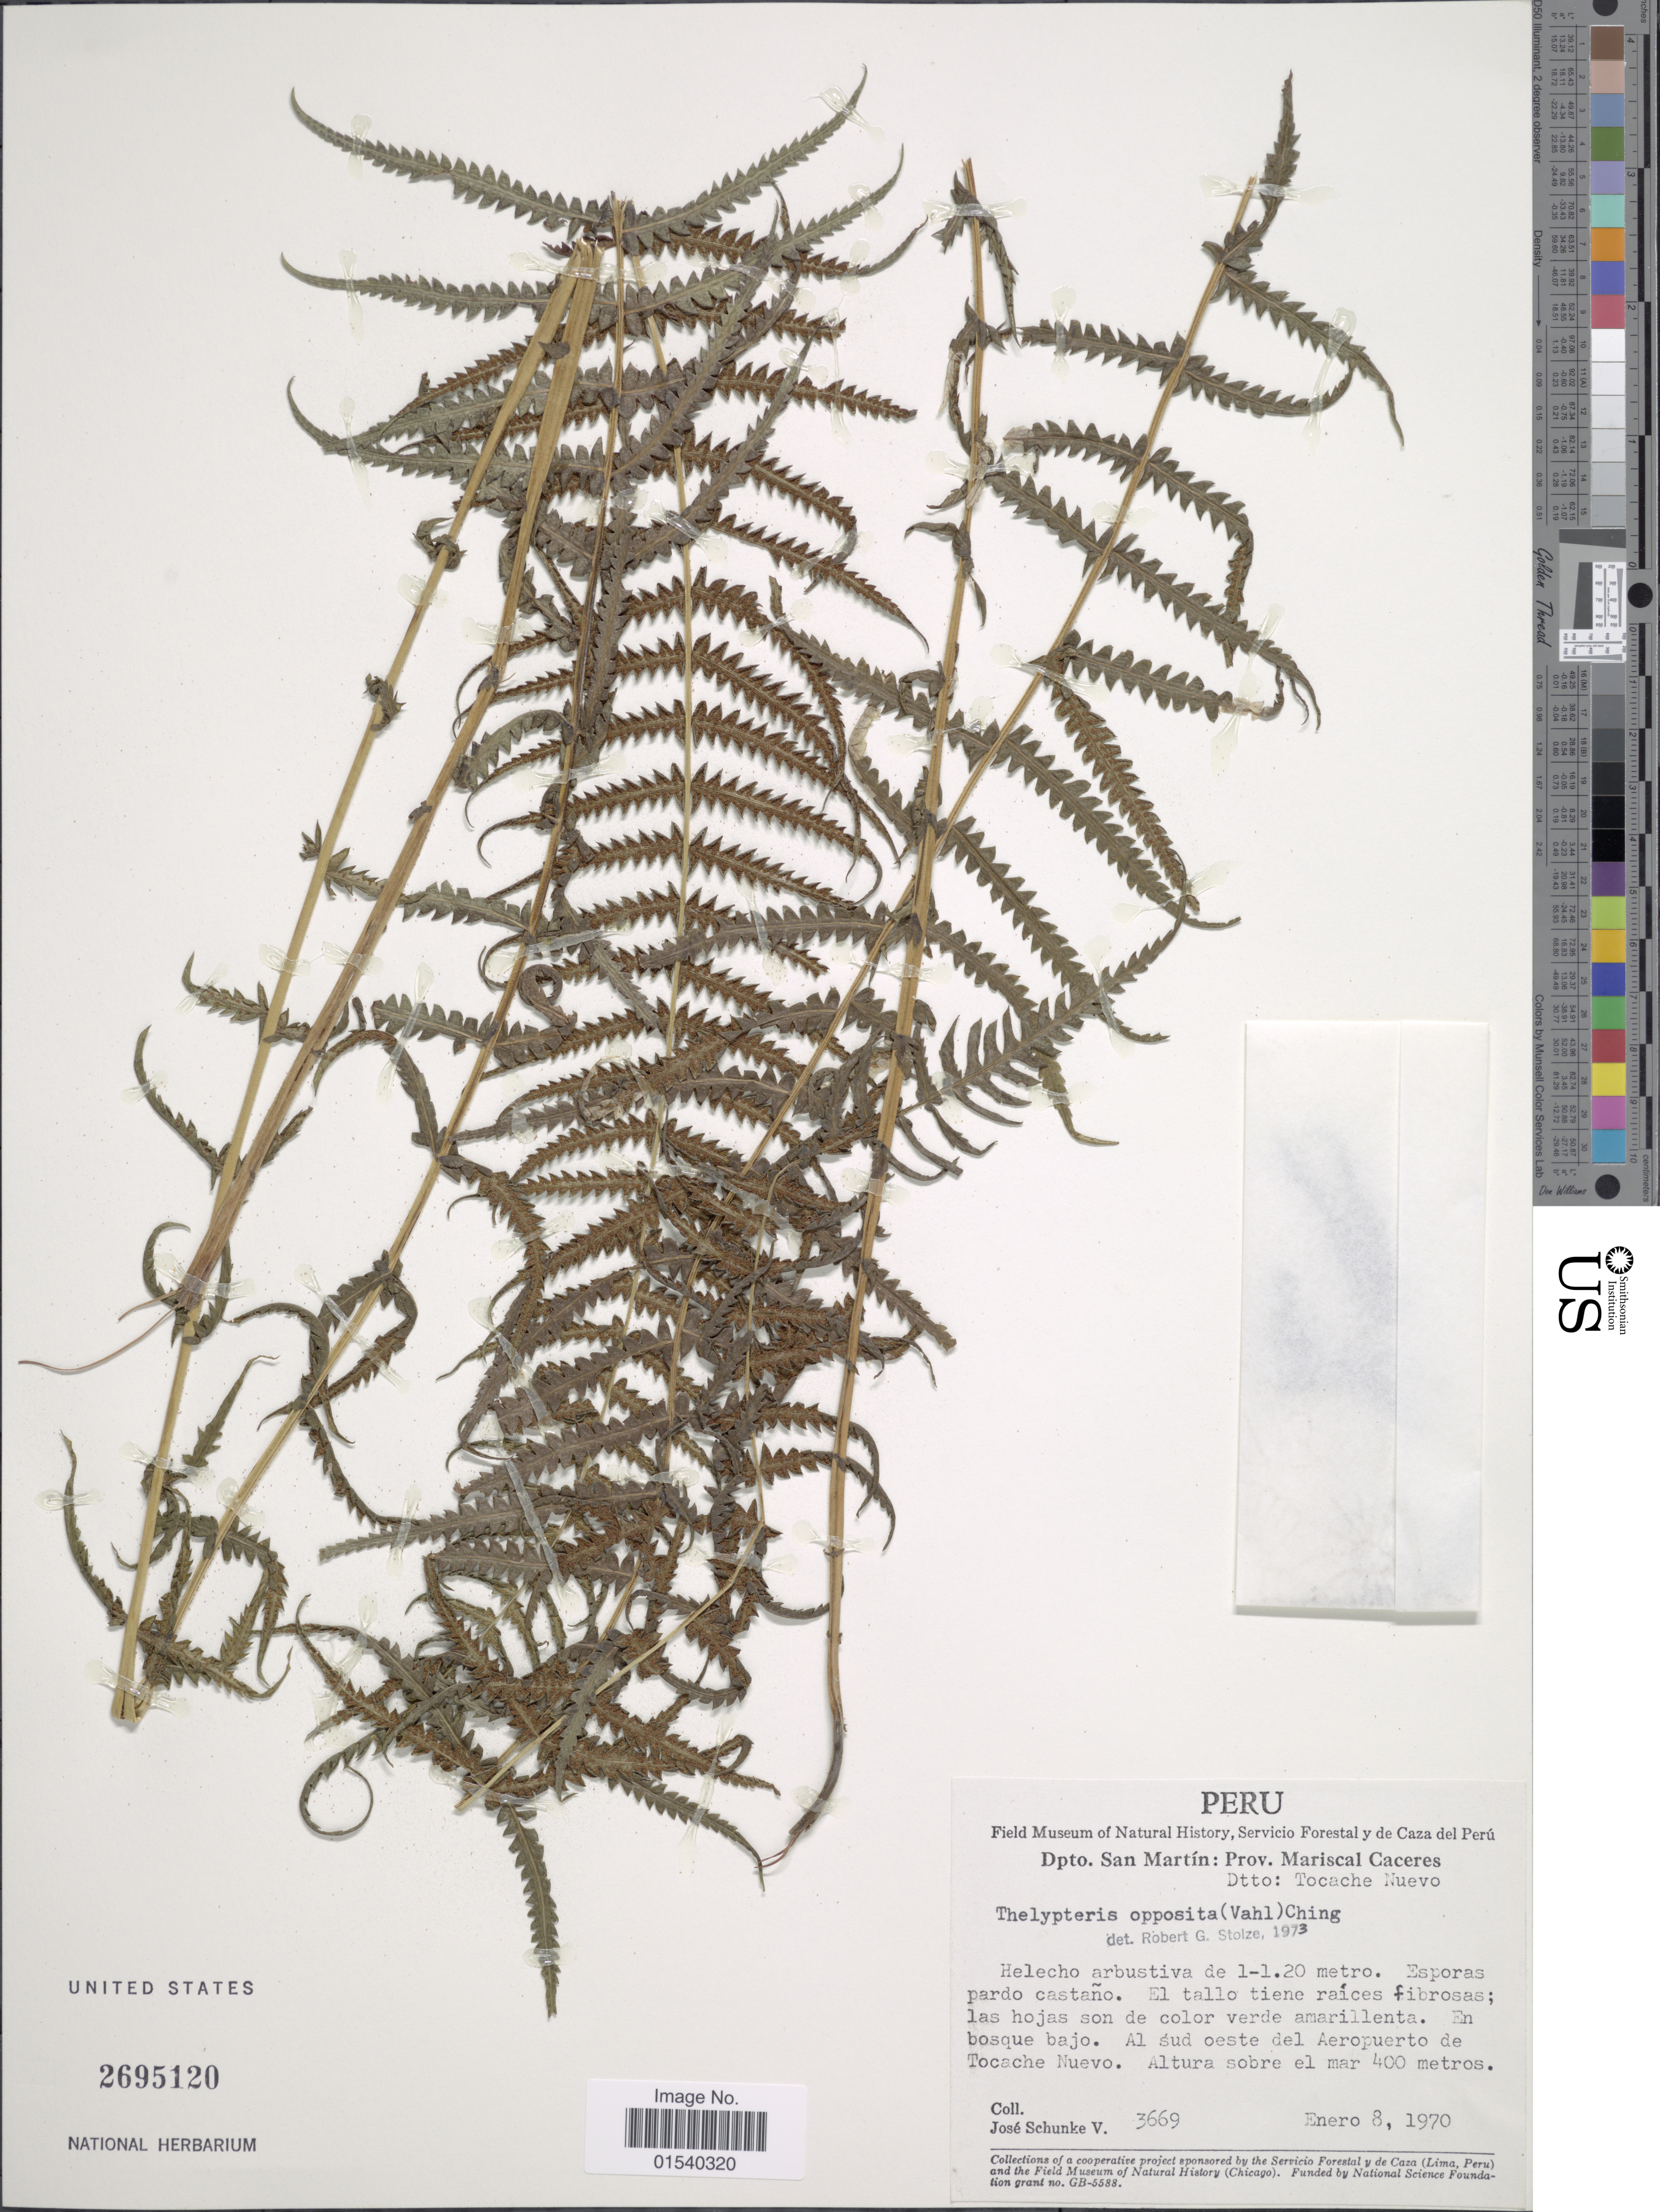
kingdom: Plantae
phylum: Tracheophyta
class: Polypodiopsida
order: Polypodiales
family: Thelypteridaceae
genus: Amauropelta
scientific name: Amauropelta opposita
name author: (Vahl) Pic. Serm.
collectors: J. Schunke Vigo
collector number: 3669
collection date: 1970-01-08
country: Peru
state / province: San Martín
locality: Dpto San Martín: Prov. Mariscal Caceres Dtto: Tocache Nuevo. Al sud oeste del Aeropuerto de Tocache Nuevo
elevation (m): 400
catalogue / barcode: US 2695120